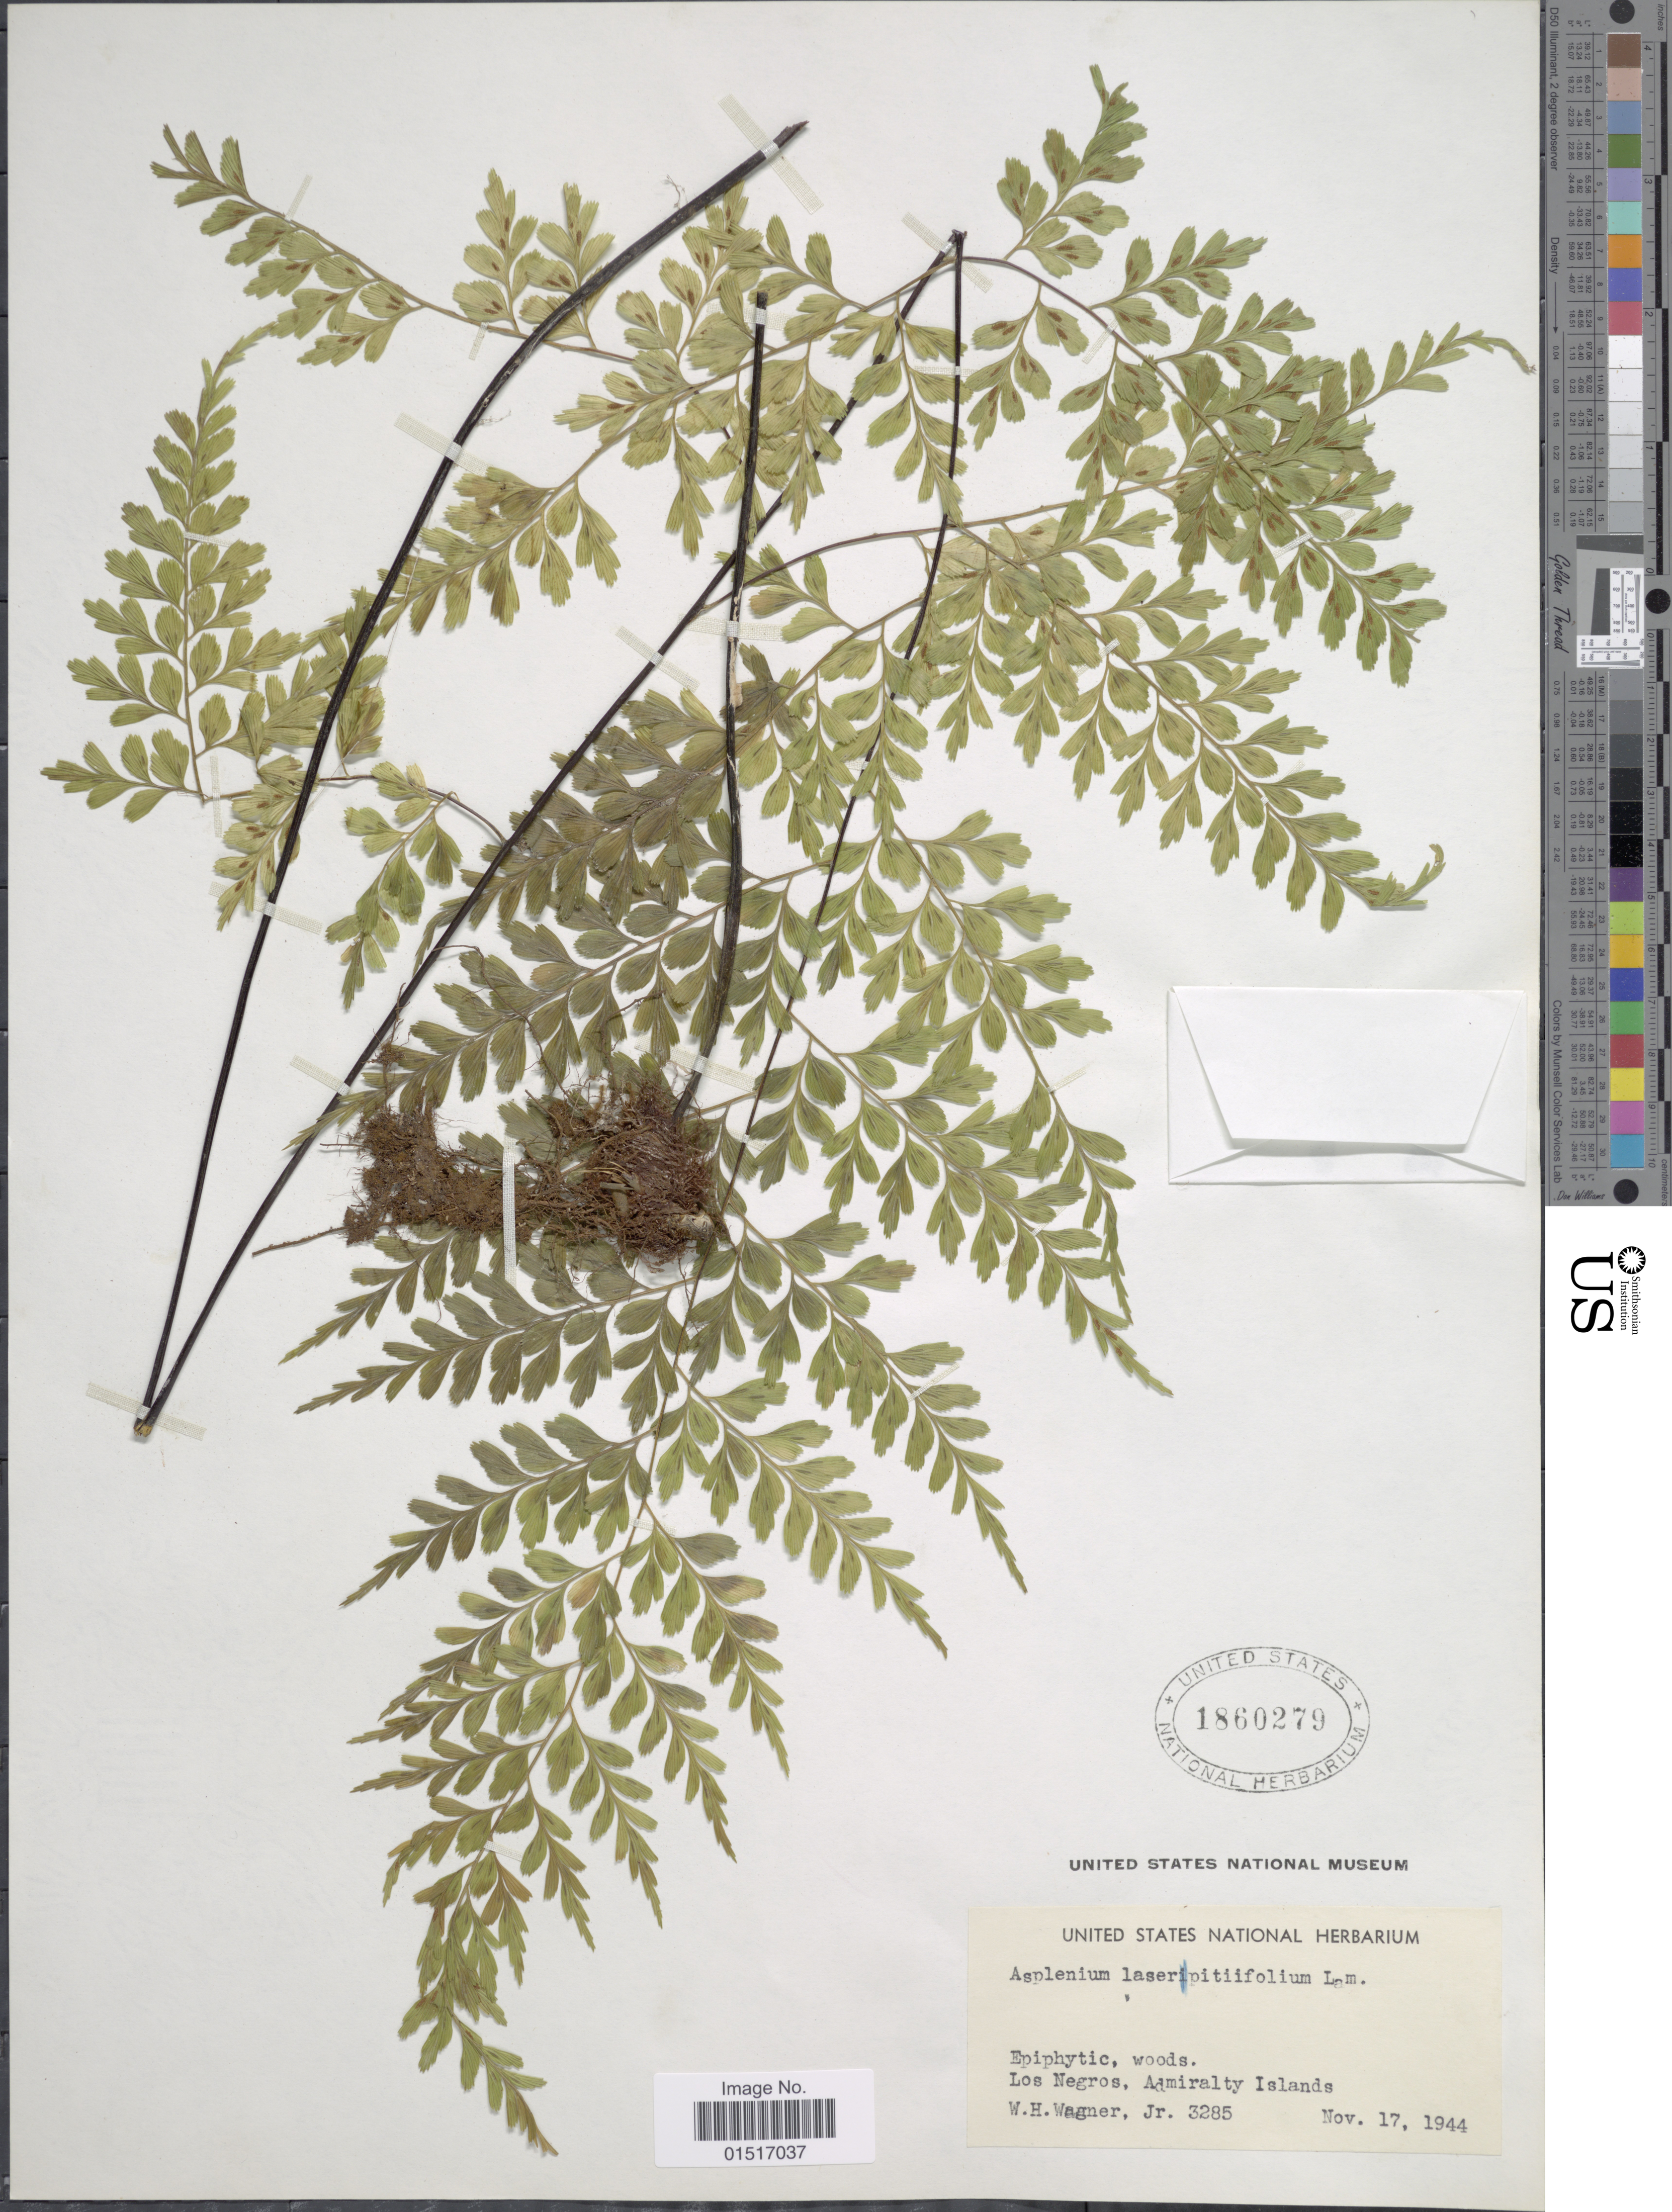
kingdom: Plantae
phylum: Tracheophyta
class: Polypodiopsida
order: Polypodiales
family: Aspleniaceae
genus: Asplenium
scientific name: Asplenium robustum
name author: Blume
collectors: W. H. Wagner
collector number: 3285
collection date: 1944-11-17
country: Papua New Guinea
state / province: Manus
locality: Los Negros, Admiralty Islands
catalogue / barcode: US 1860279